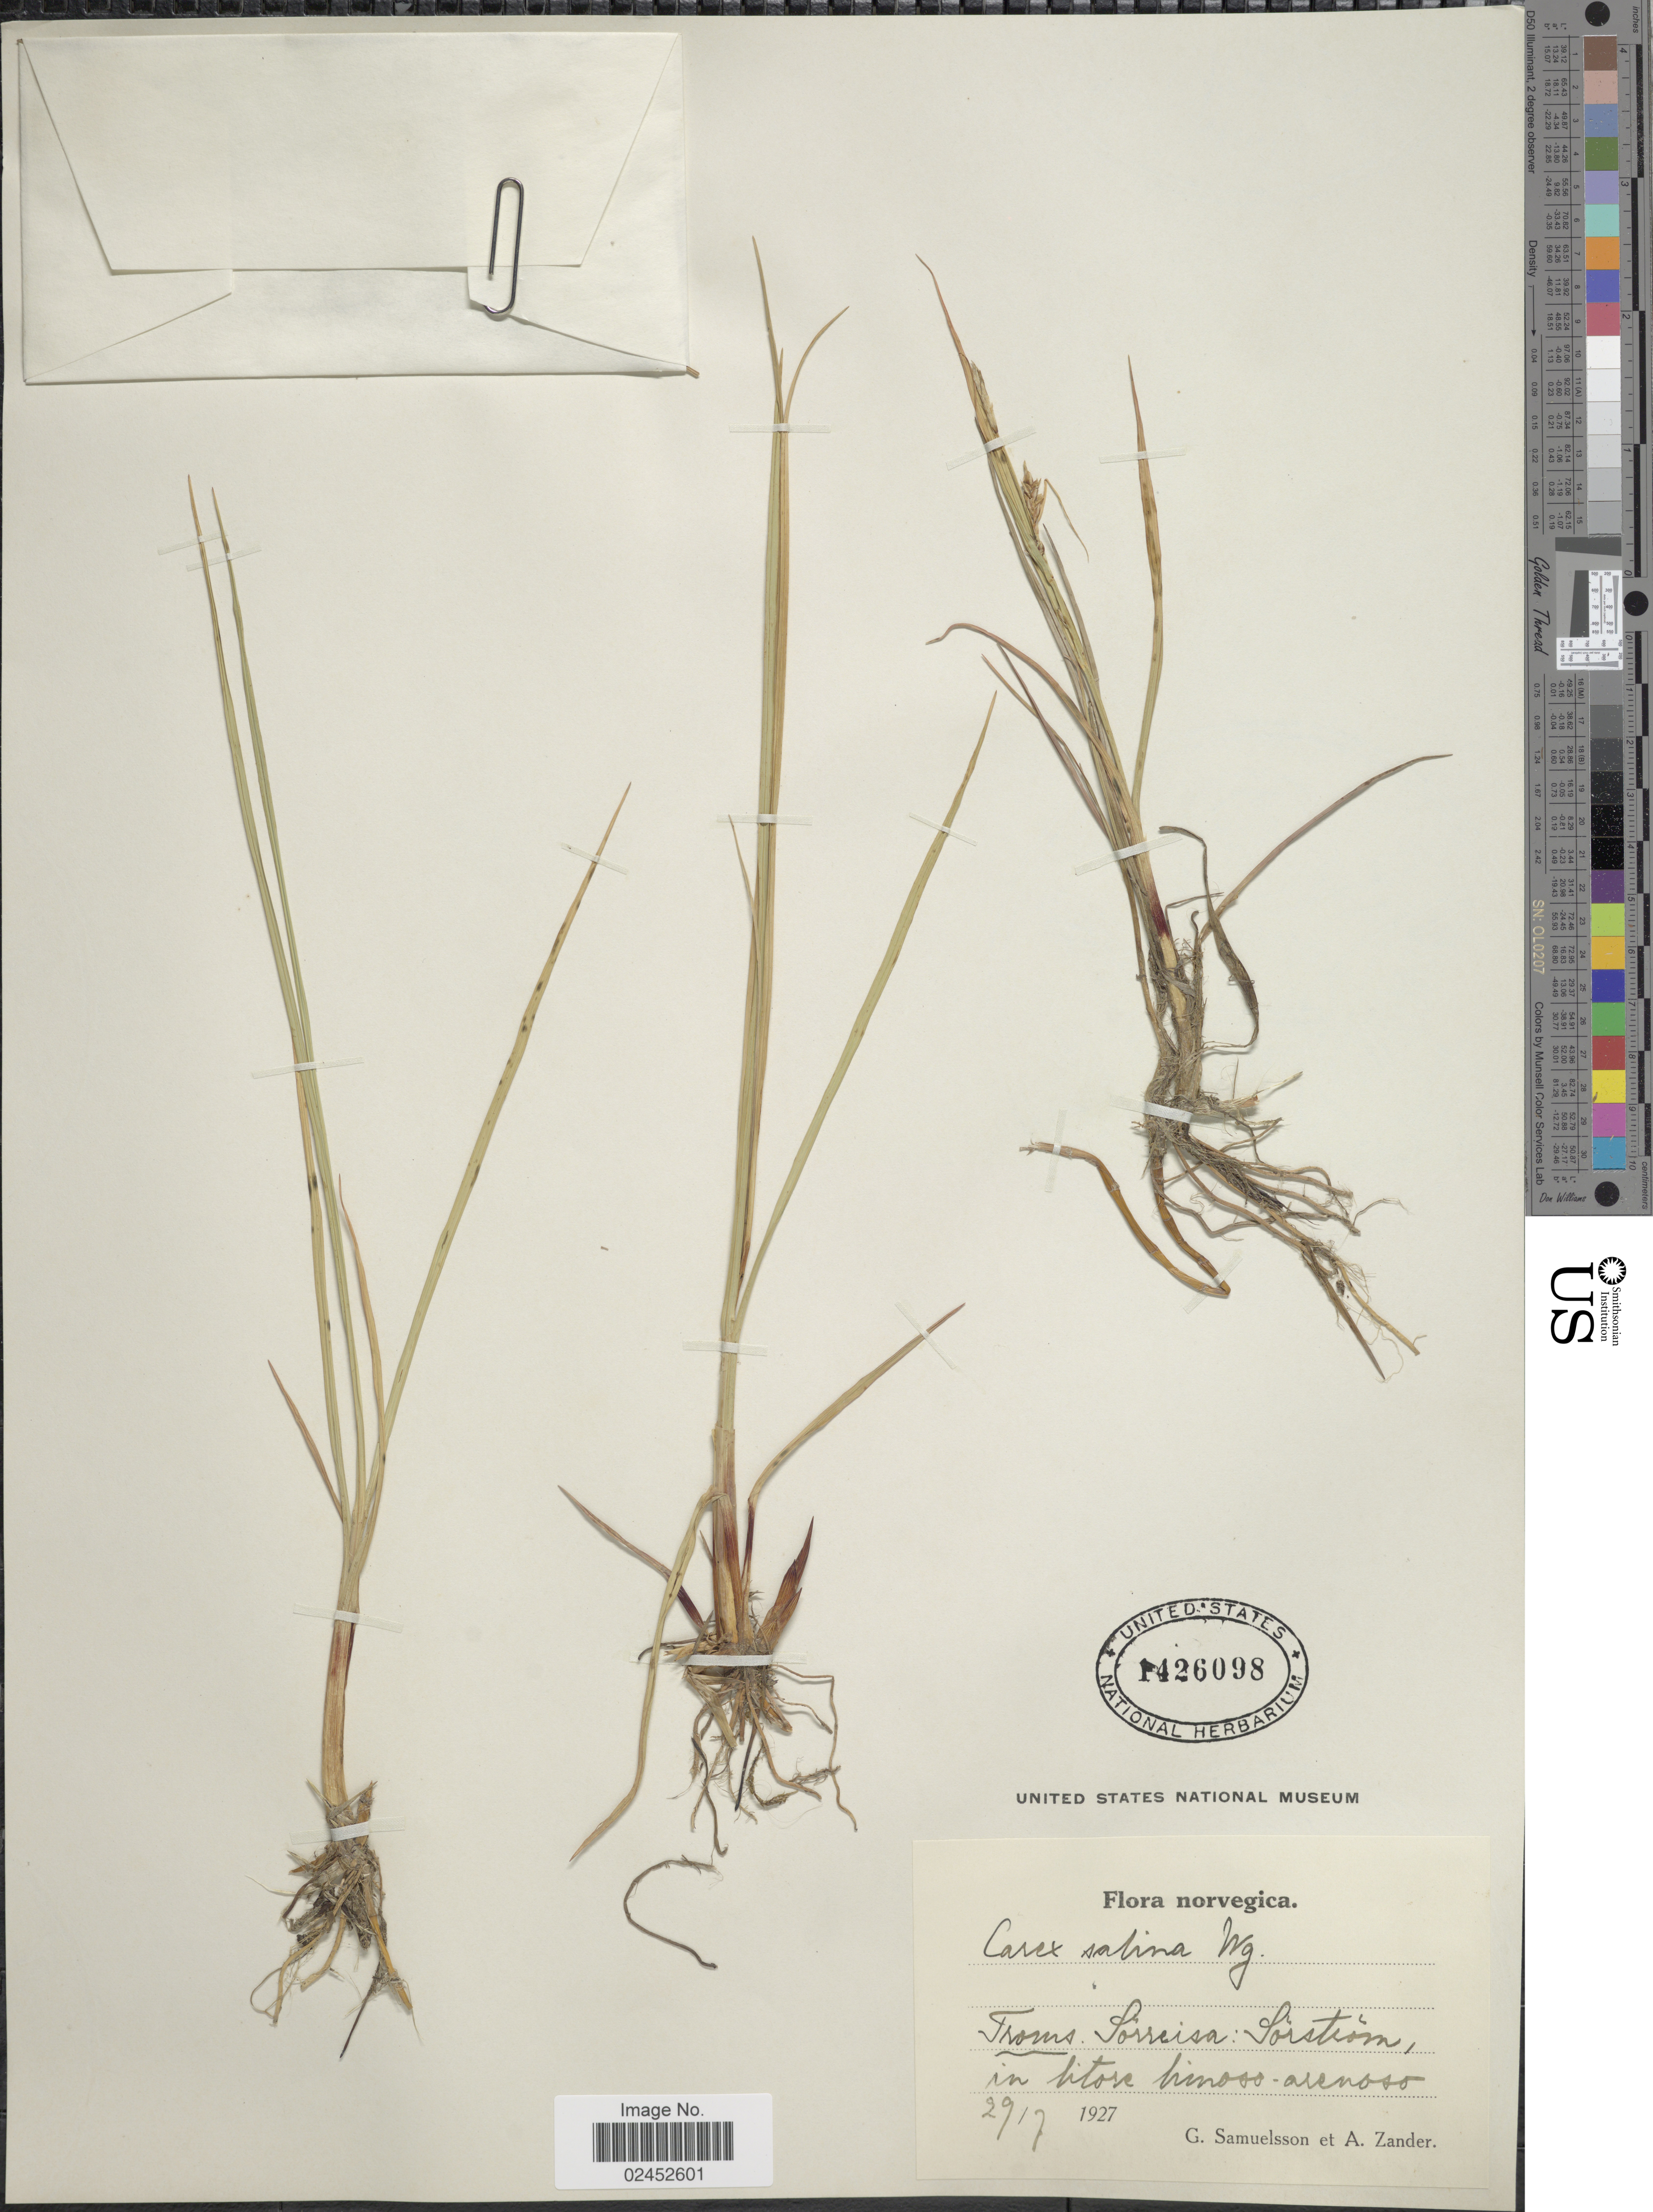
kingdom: Plantae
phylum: Tracheophyta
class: Liliopsida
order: Poales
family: Cyperaceae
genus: Carex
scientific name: Carex salina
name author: Wahlenb.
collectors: G. Samuelsson & A. Zander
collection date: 1927-07-27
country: Norway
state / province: Troms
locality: Norvegica, Sorreisa: Sorstrom in litore limoso-arenoso.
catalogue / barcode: US 1426098